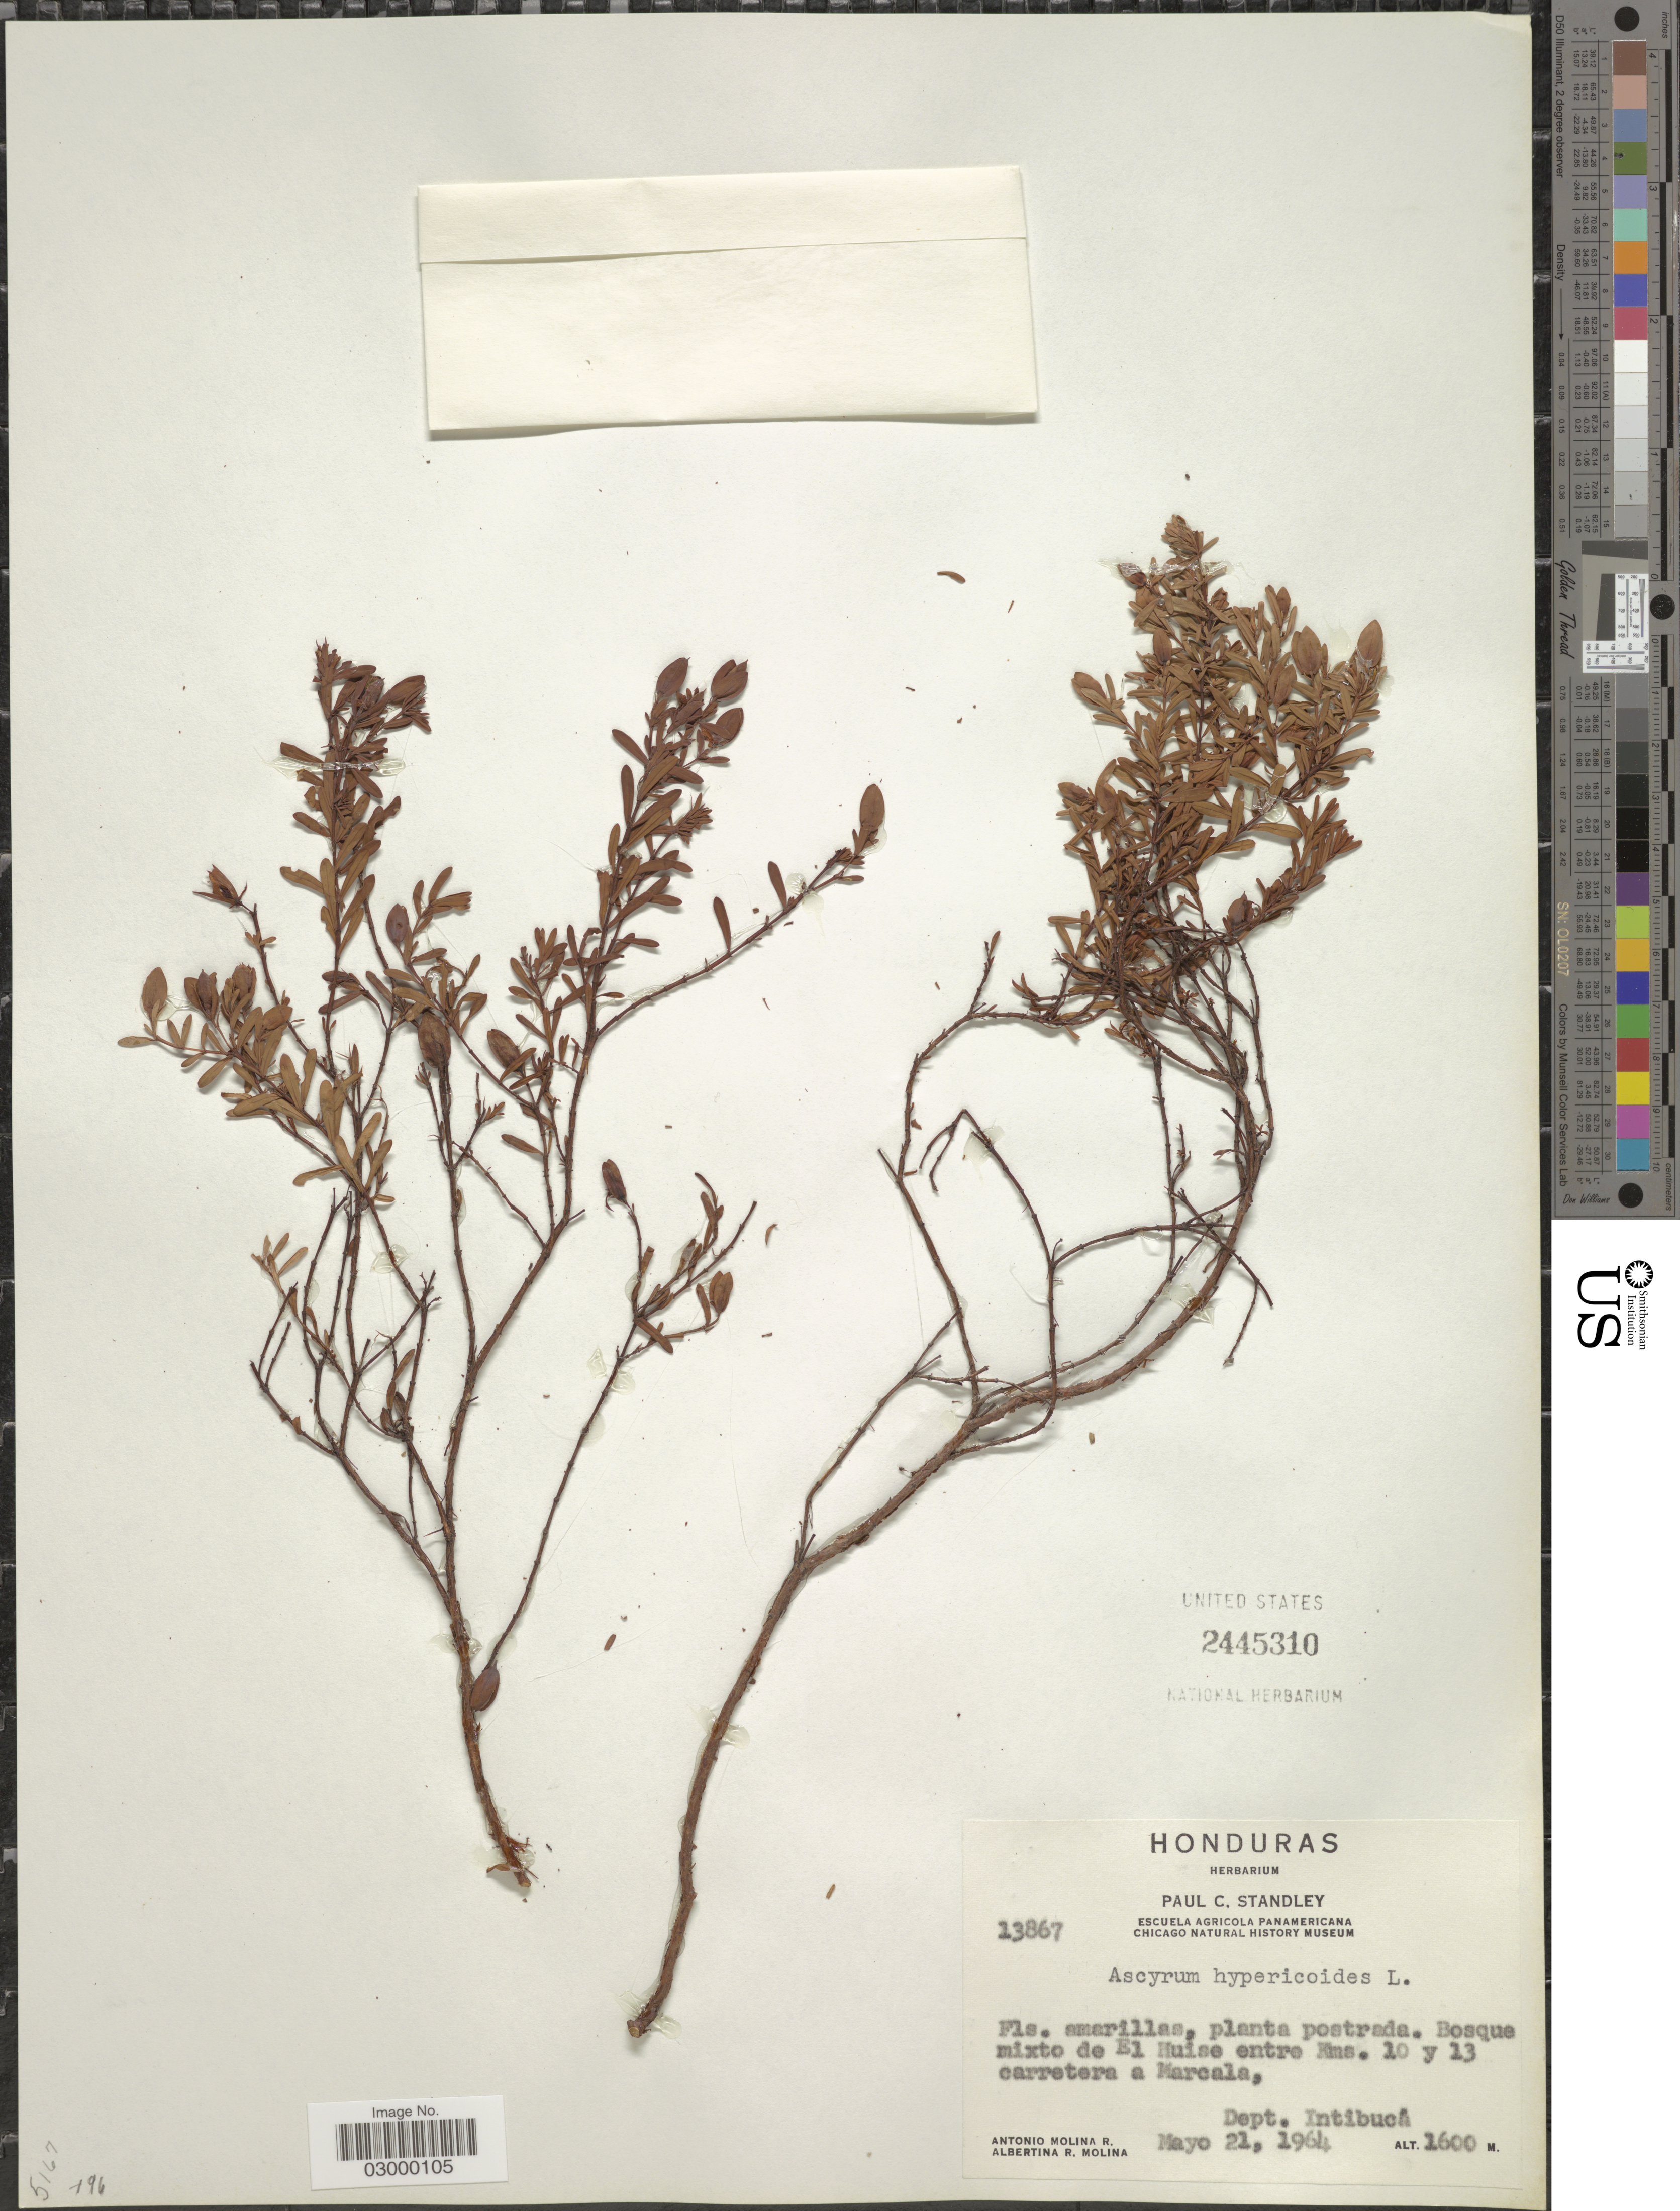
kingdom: Plantae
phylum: Tracheophyta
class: Magnoliopsida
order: Malpighiales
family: Hypericaceae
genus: Hypericum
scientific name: Hypericum hypericoides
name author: (L.) Crantz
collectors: A. Molina R. & A. R. Molina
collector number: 13867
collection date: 1964-05-21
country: Honduras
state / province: Intibuca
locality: Bosque mixto de El Huise entre Kms. 10 y 13 carretera a Marcala, Dept. Intibucá.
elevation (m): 1600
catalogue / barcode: US 2445310